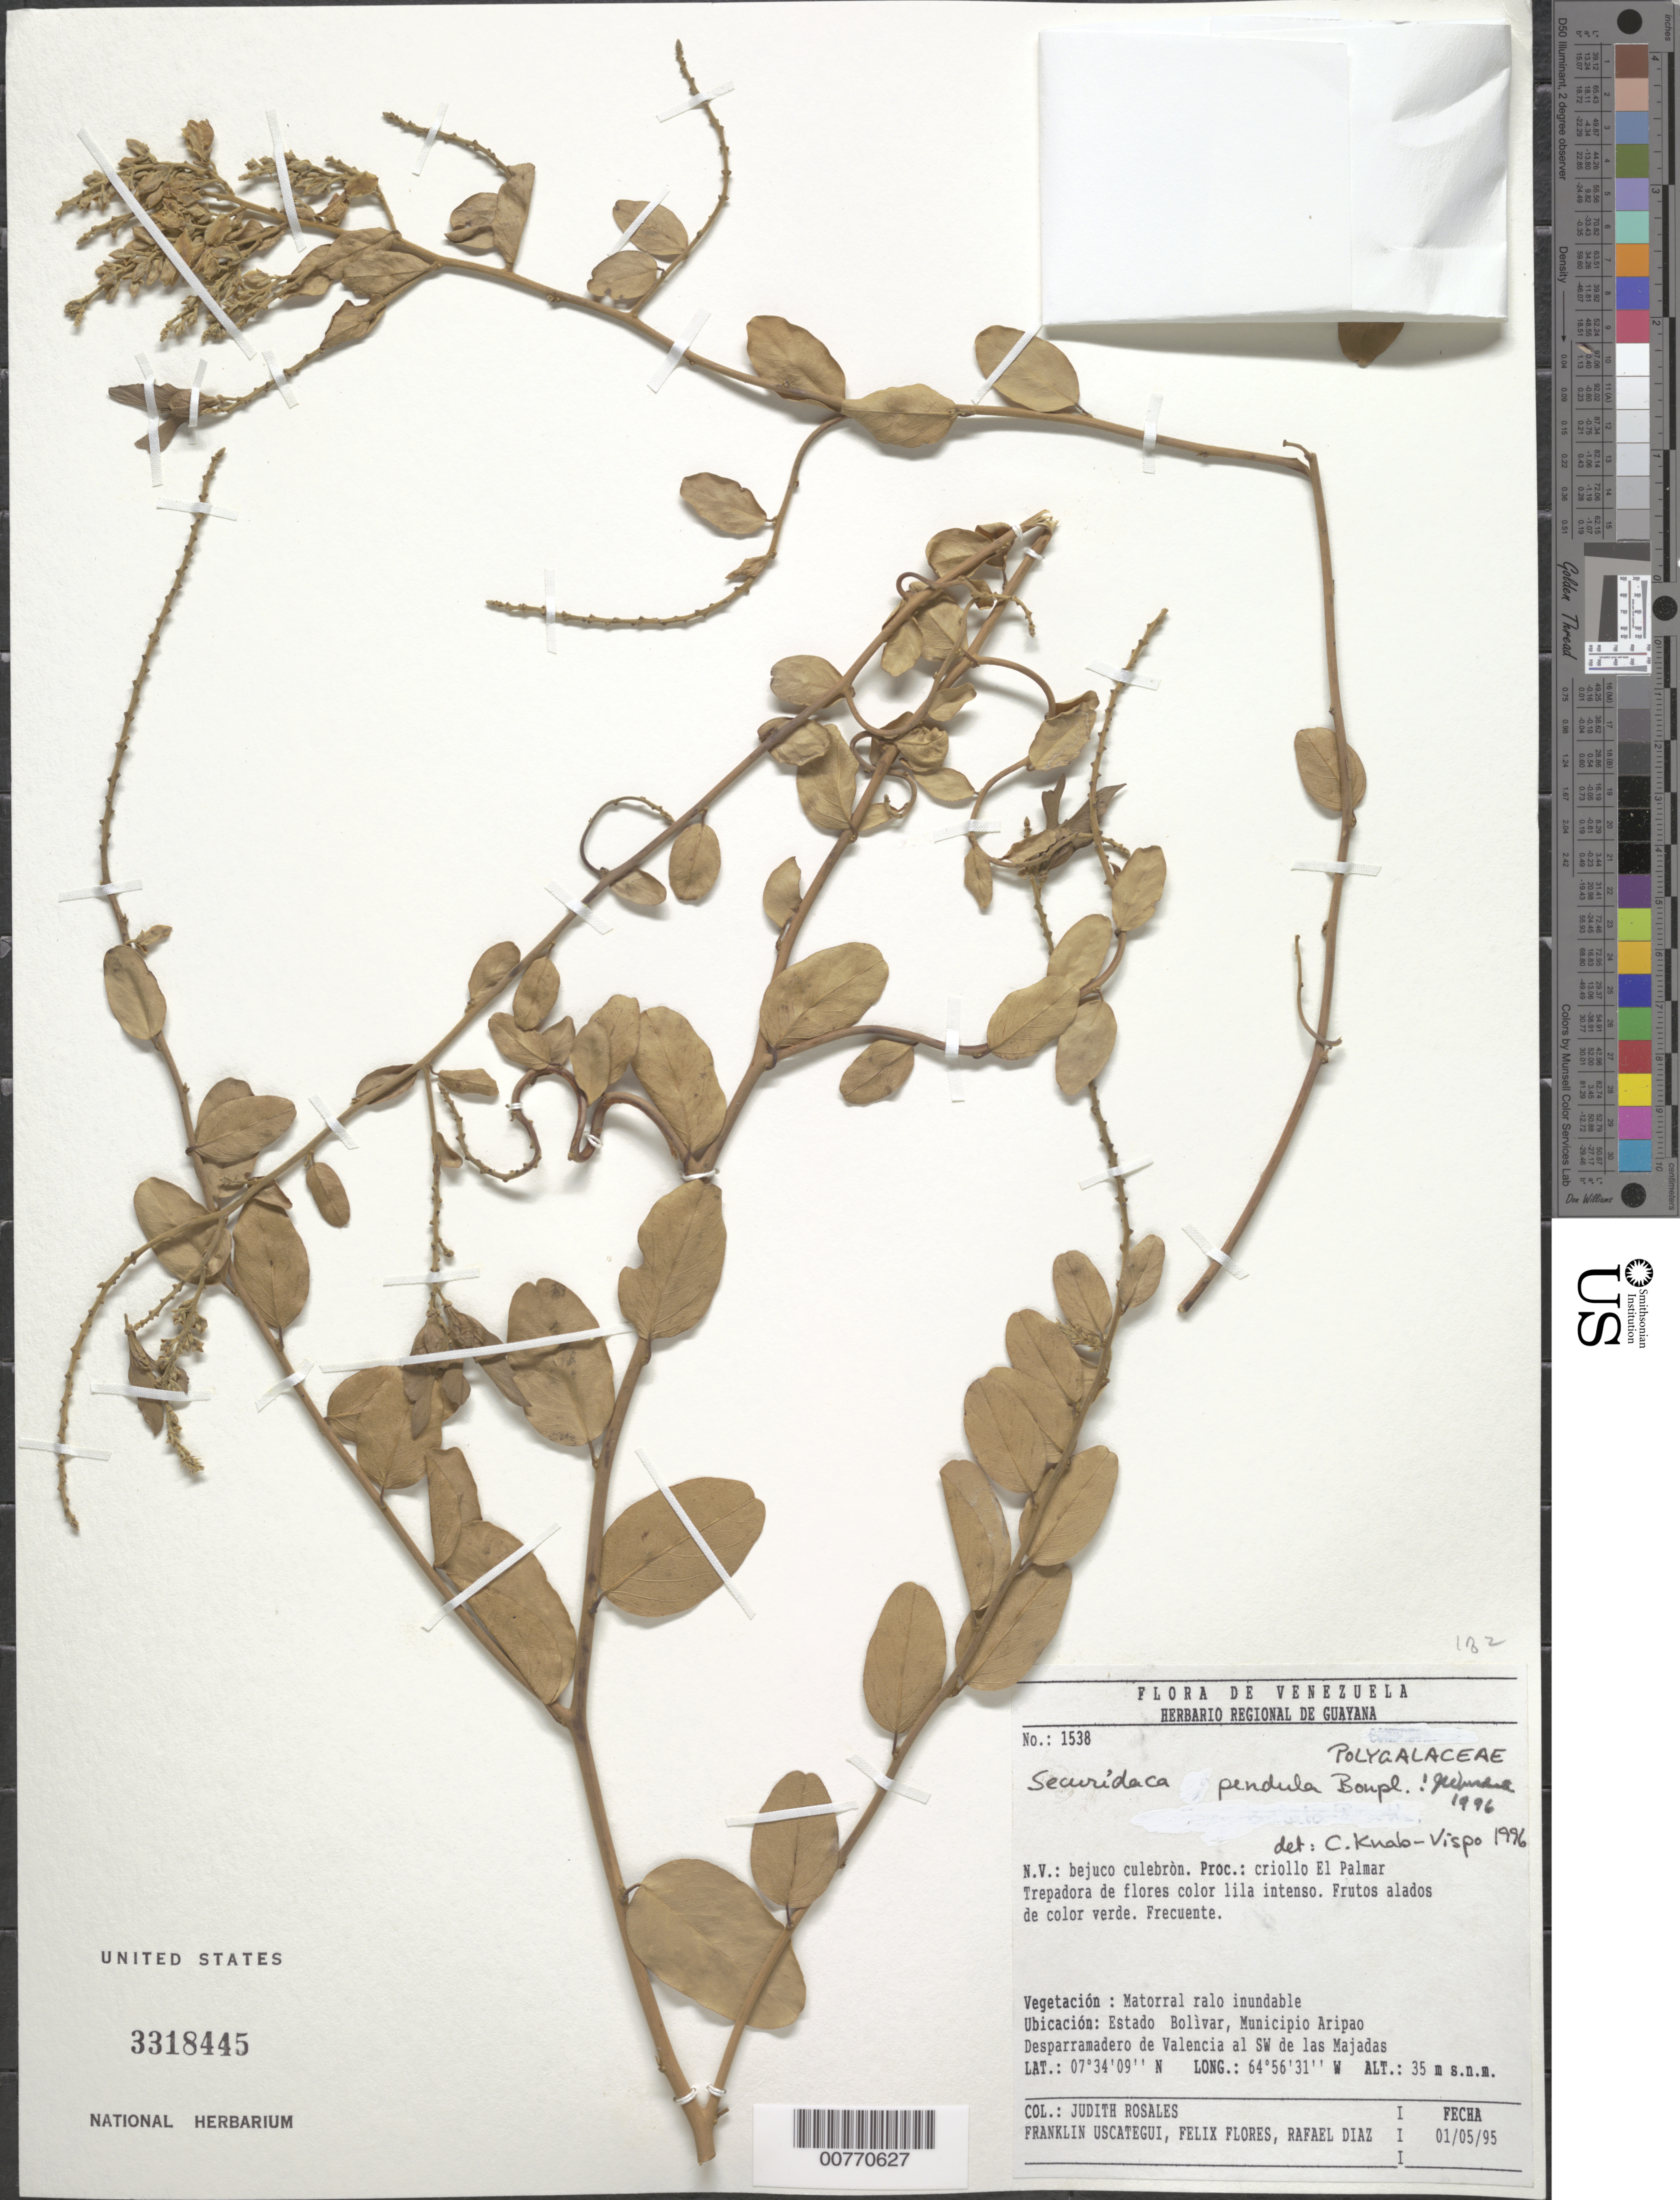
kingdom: Plantae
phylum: Tracheophyta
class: Magnoliopsida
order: Fabales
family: Polygalaceae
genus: Securidaca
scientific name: Securidaca pendula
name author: Bonpl.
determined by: Wurdack, John J., (US), US (UNITED STATES)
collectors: J. Rosales, F. Uscategui, F. Flores & R. Diaz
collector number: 1538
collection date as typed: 1-May-95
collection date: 1995-05-01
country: Venezuela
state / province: Bolívar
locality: Mun. Aripao, Valencia to SW of Majadas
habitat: Inundable thin scrub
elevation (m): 35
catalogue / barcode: US 3318445